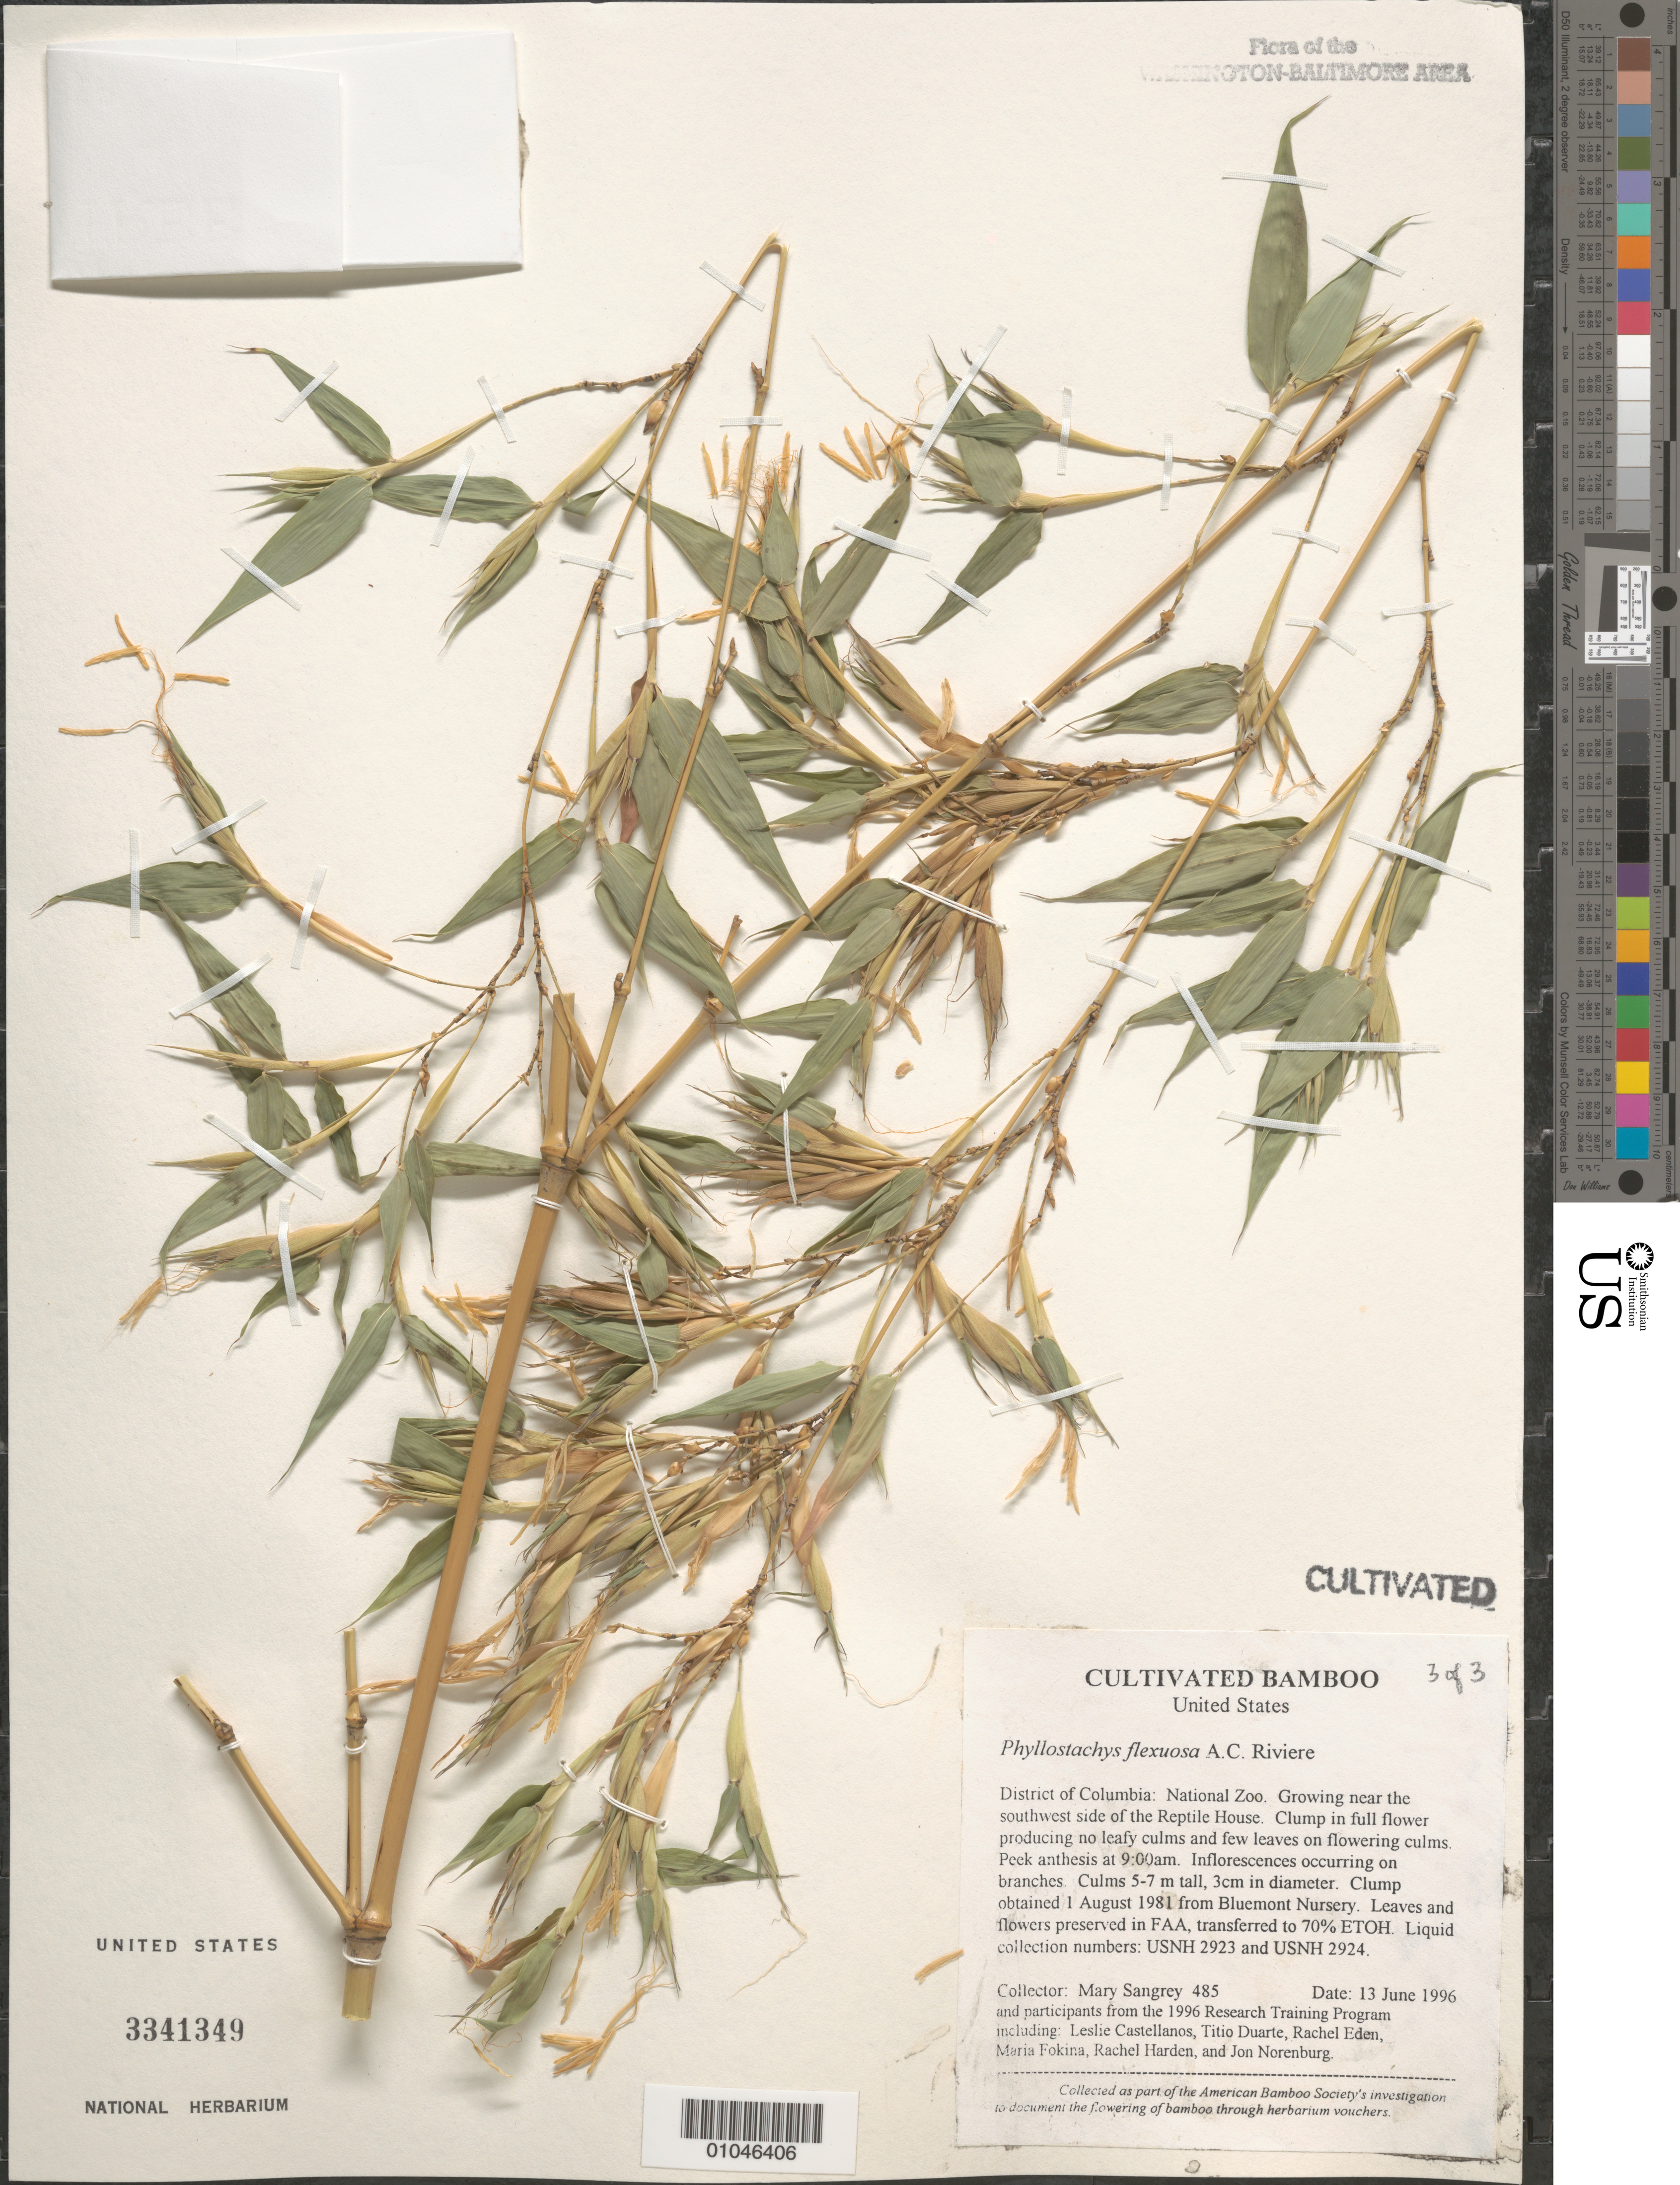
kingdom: Plantae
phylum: Tracheophyta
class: Liliopsida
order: Poales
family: Poaceae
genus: Phyllostachys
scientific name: Phyllostachys flexuosa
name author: Rivière & C. Rivière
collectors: M. S. Sangrey et al.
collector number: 485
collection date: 1996-06-13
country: United States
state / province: District of Columbia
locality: Near SW side of the Reptile House, National Zoo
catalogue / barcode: US 3341349